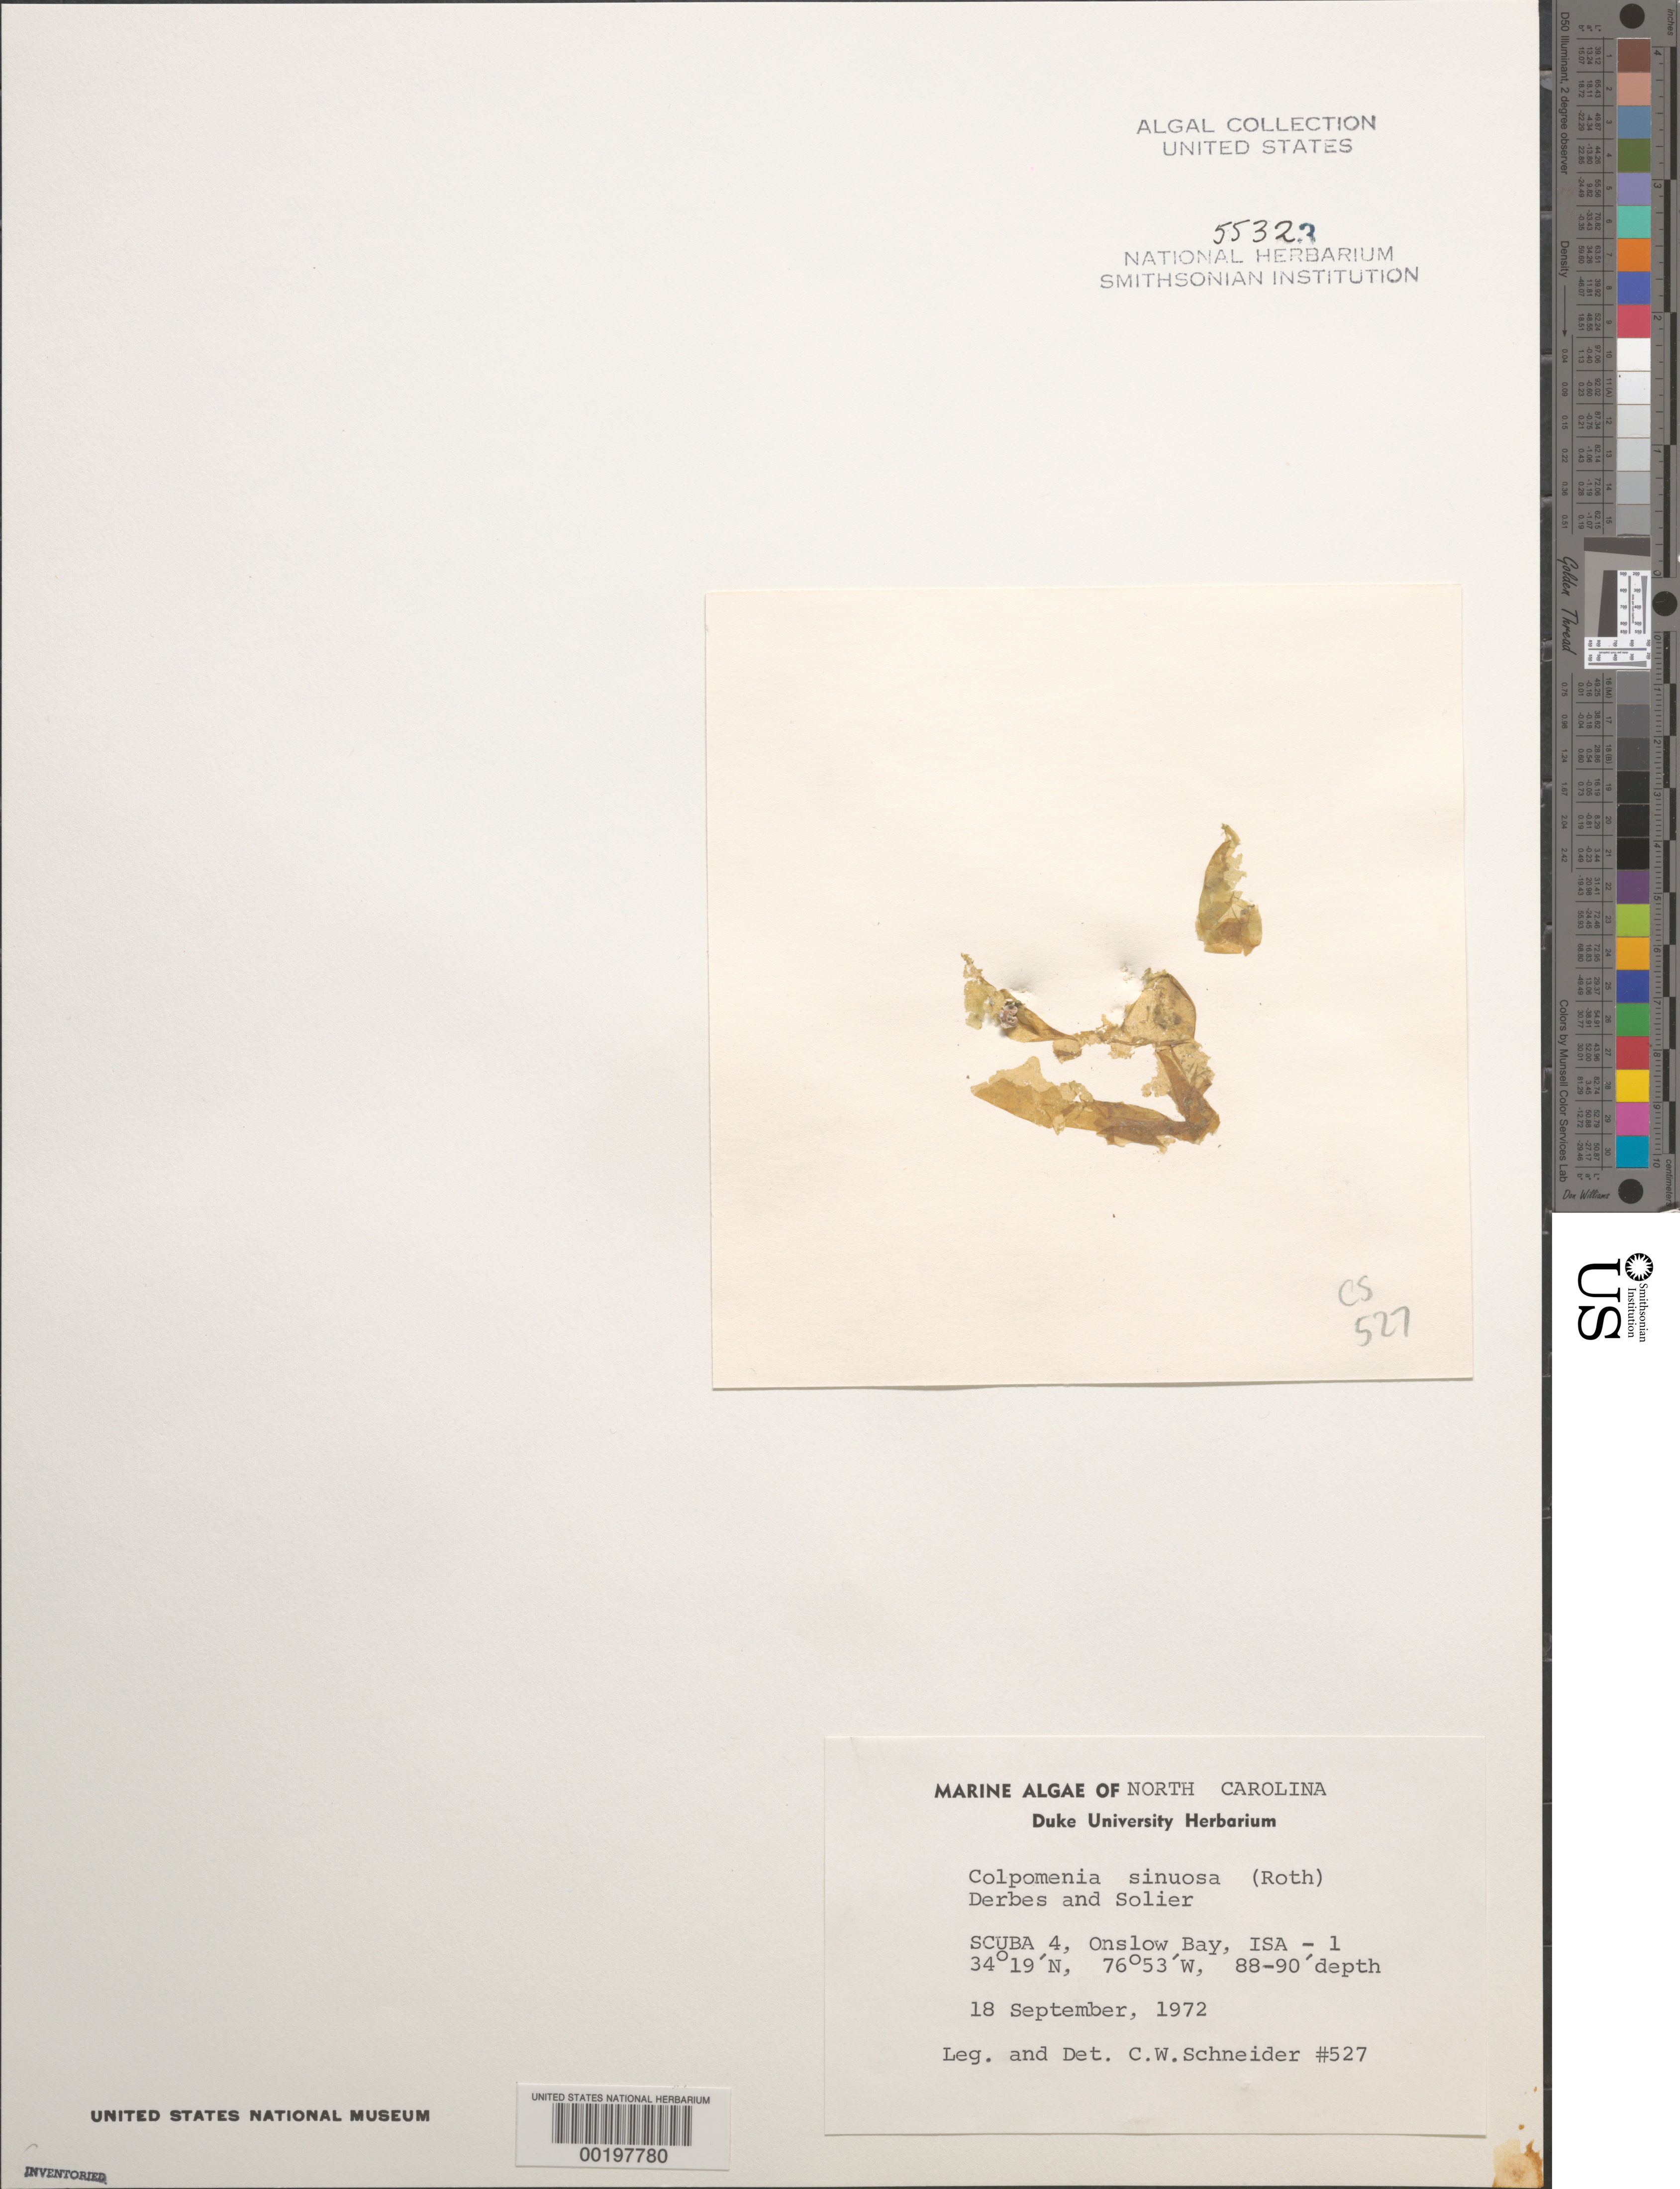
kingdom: Chromista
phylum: Ochrophyta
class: Phaeophyceae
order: Scytosiphonales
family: Scytosiphonaceae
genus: Colpomenia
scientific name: Colpomenia sinuosa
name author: (K. Mert. ex Roth) Derbes & Solier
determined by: Schneider, C. W.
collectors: C. W. Schneider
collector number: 527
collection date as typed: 18 Sep 1972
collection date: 1972-09-18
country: United States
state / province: North Carolina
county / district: Onslow County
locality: Onslow Bay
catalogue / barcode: US 55323